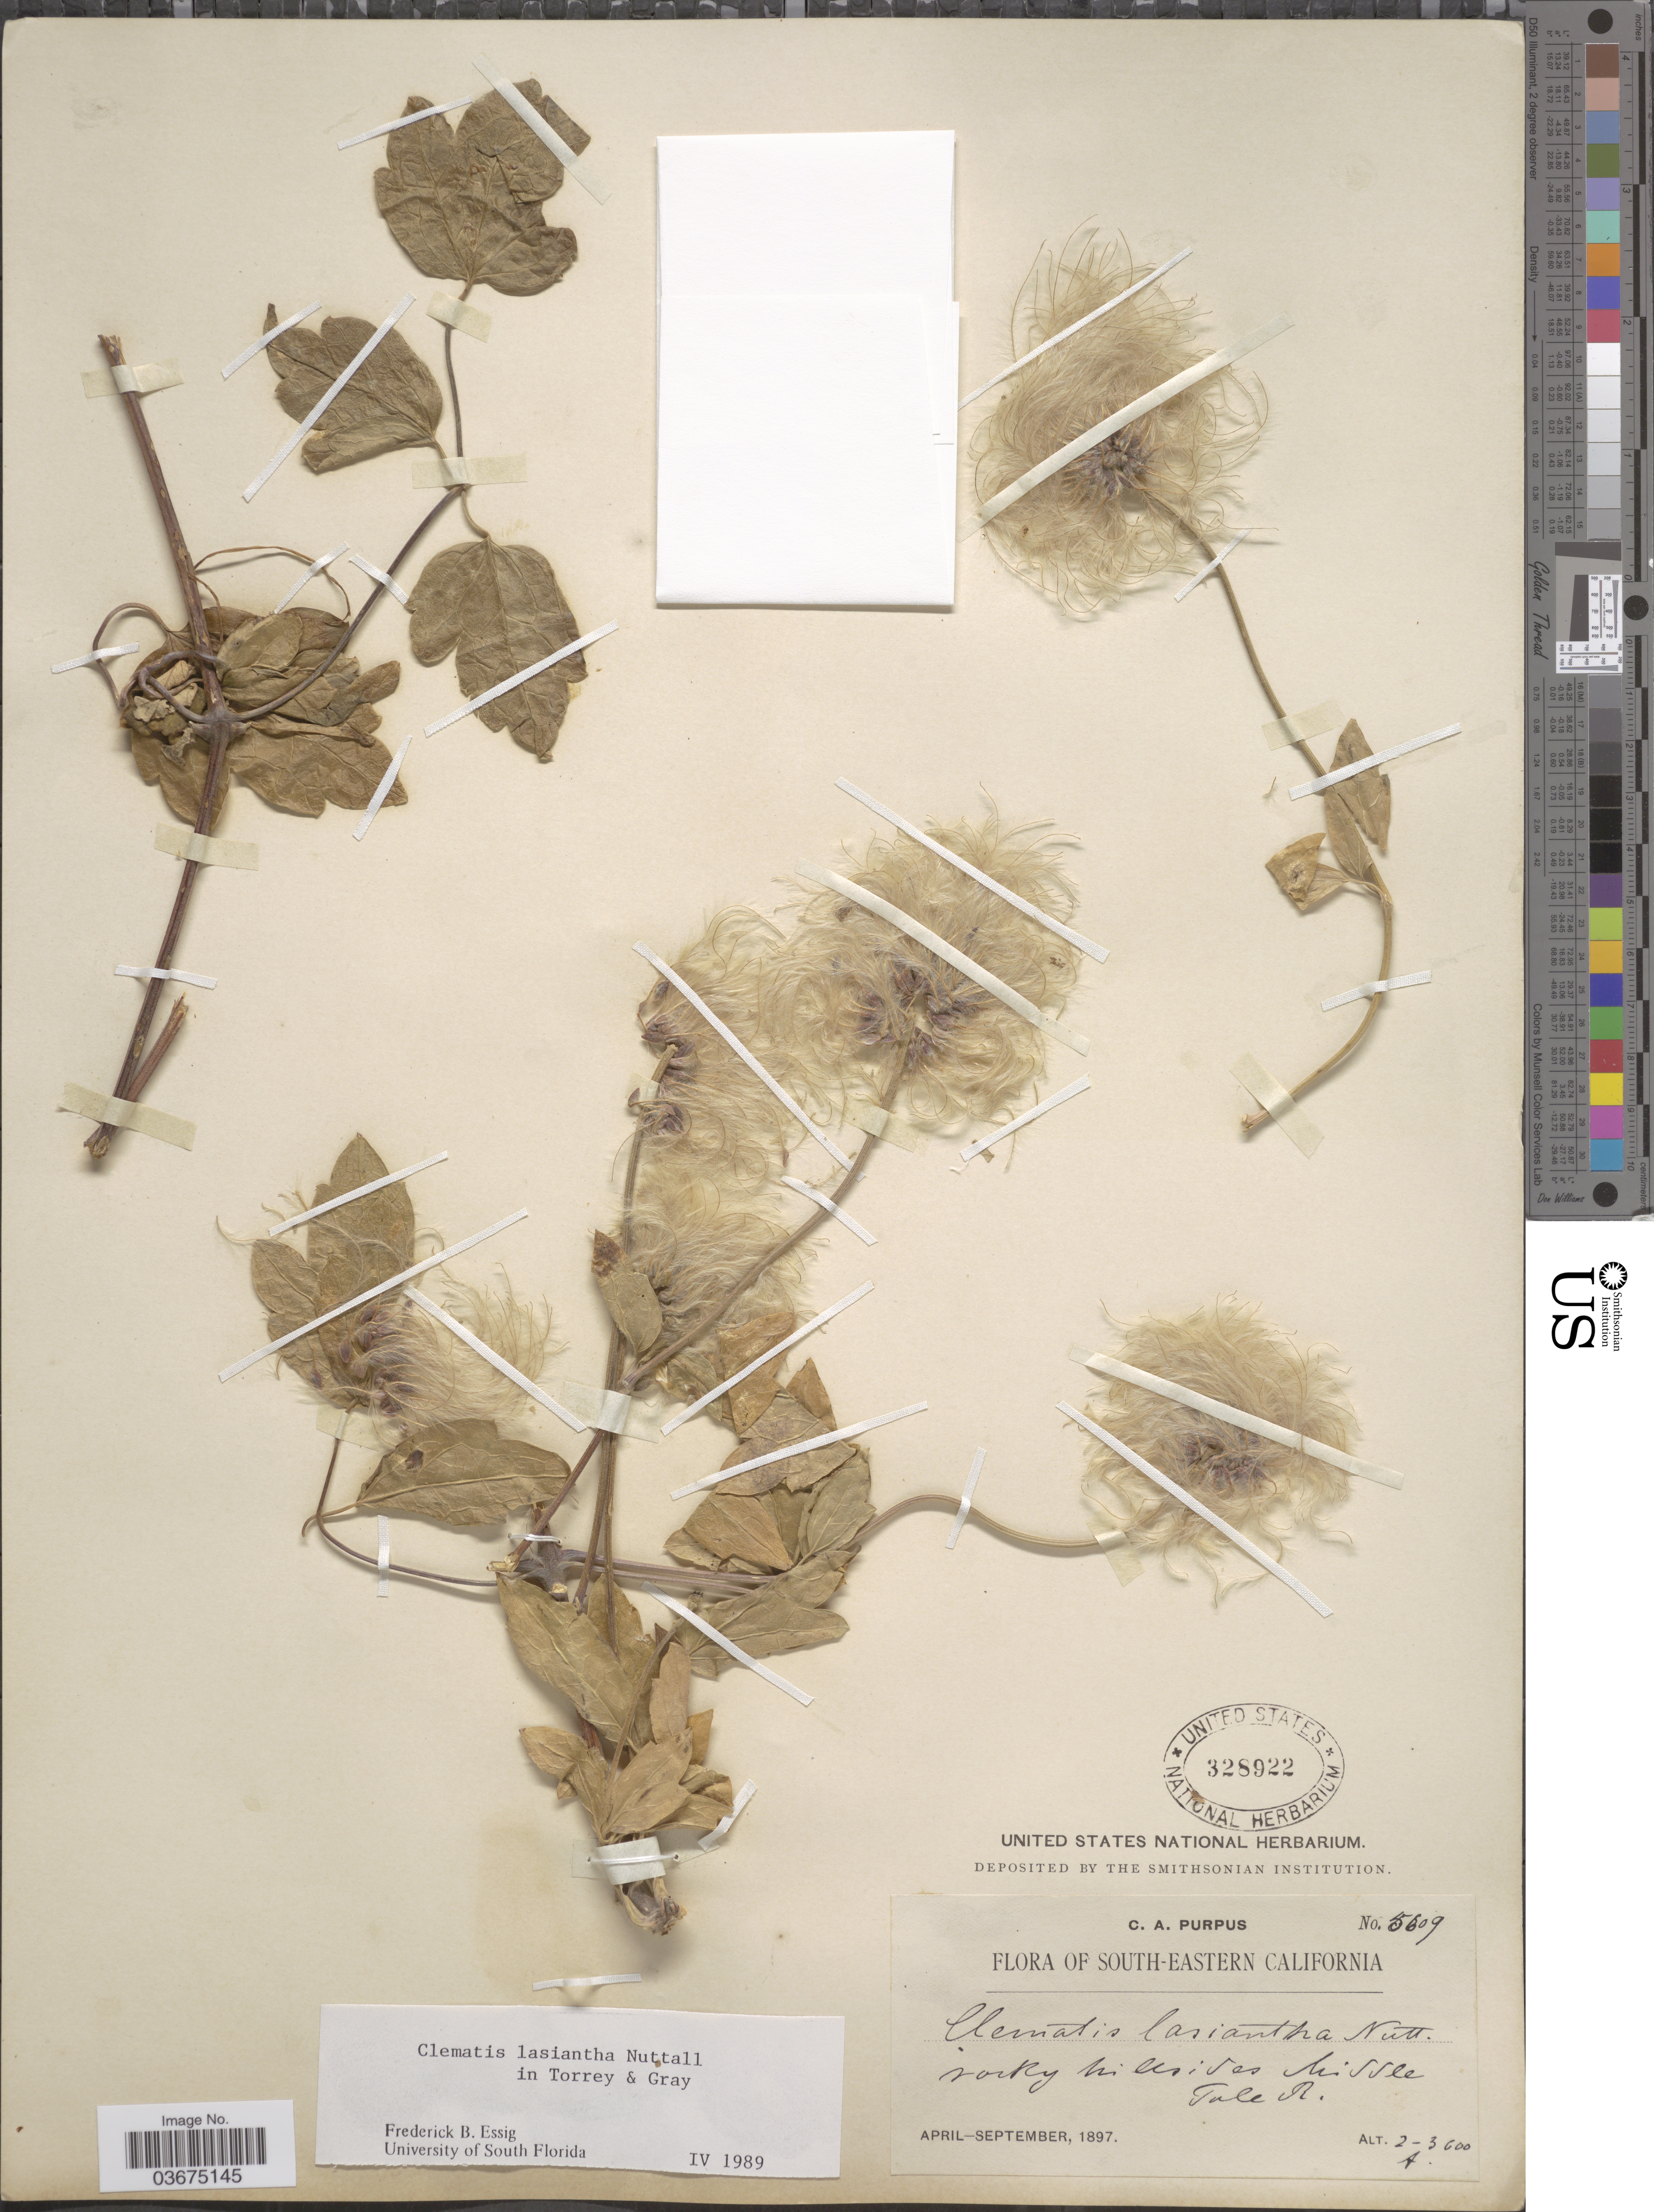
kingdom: Plantae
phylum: Tracheophyta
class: Magnoliopsida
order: Ranunculales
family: Ranunculaceae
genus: Clematis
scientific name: Clematis lasiantha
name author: Nutt.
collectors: C. A. Purpus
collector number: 5609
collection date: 1897-04/1897-09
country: United States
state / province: California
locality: South-eastern California. Rocky hillsides Middle Tale R.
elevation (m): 610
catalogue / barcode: US 328922